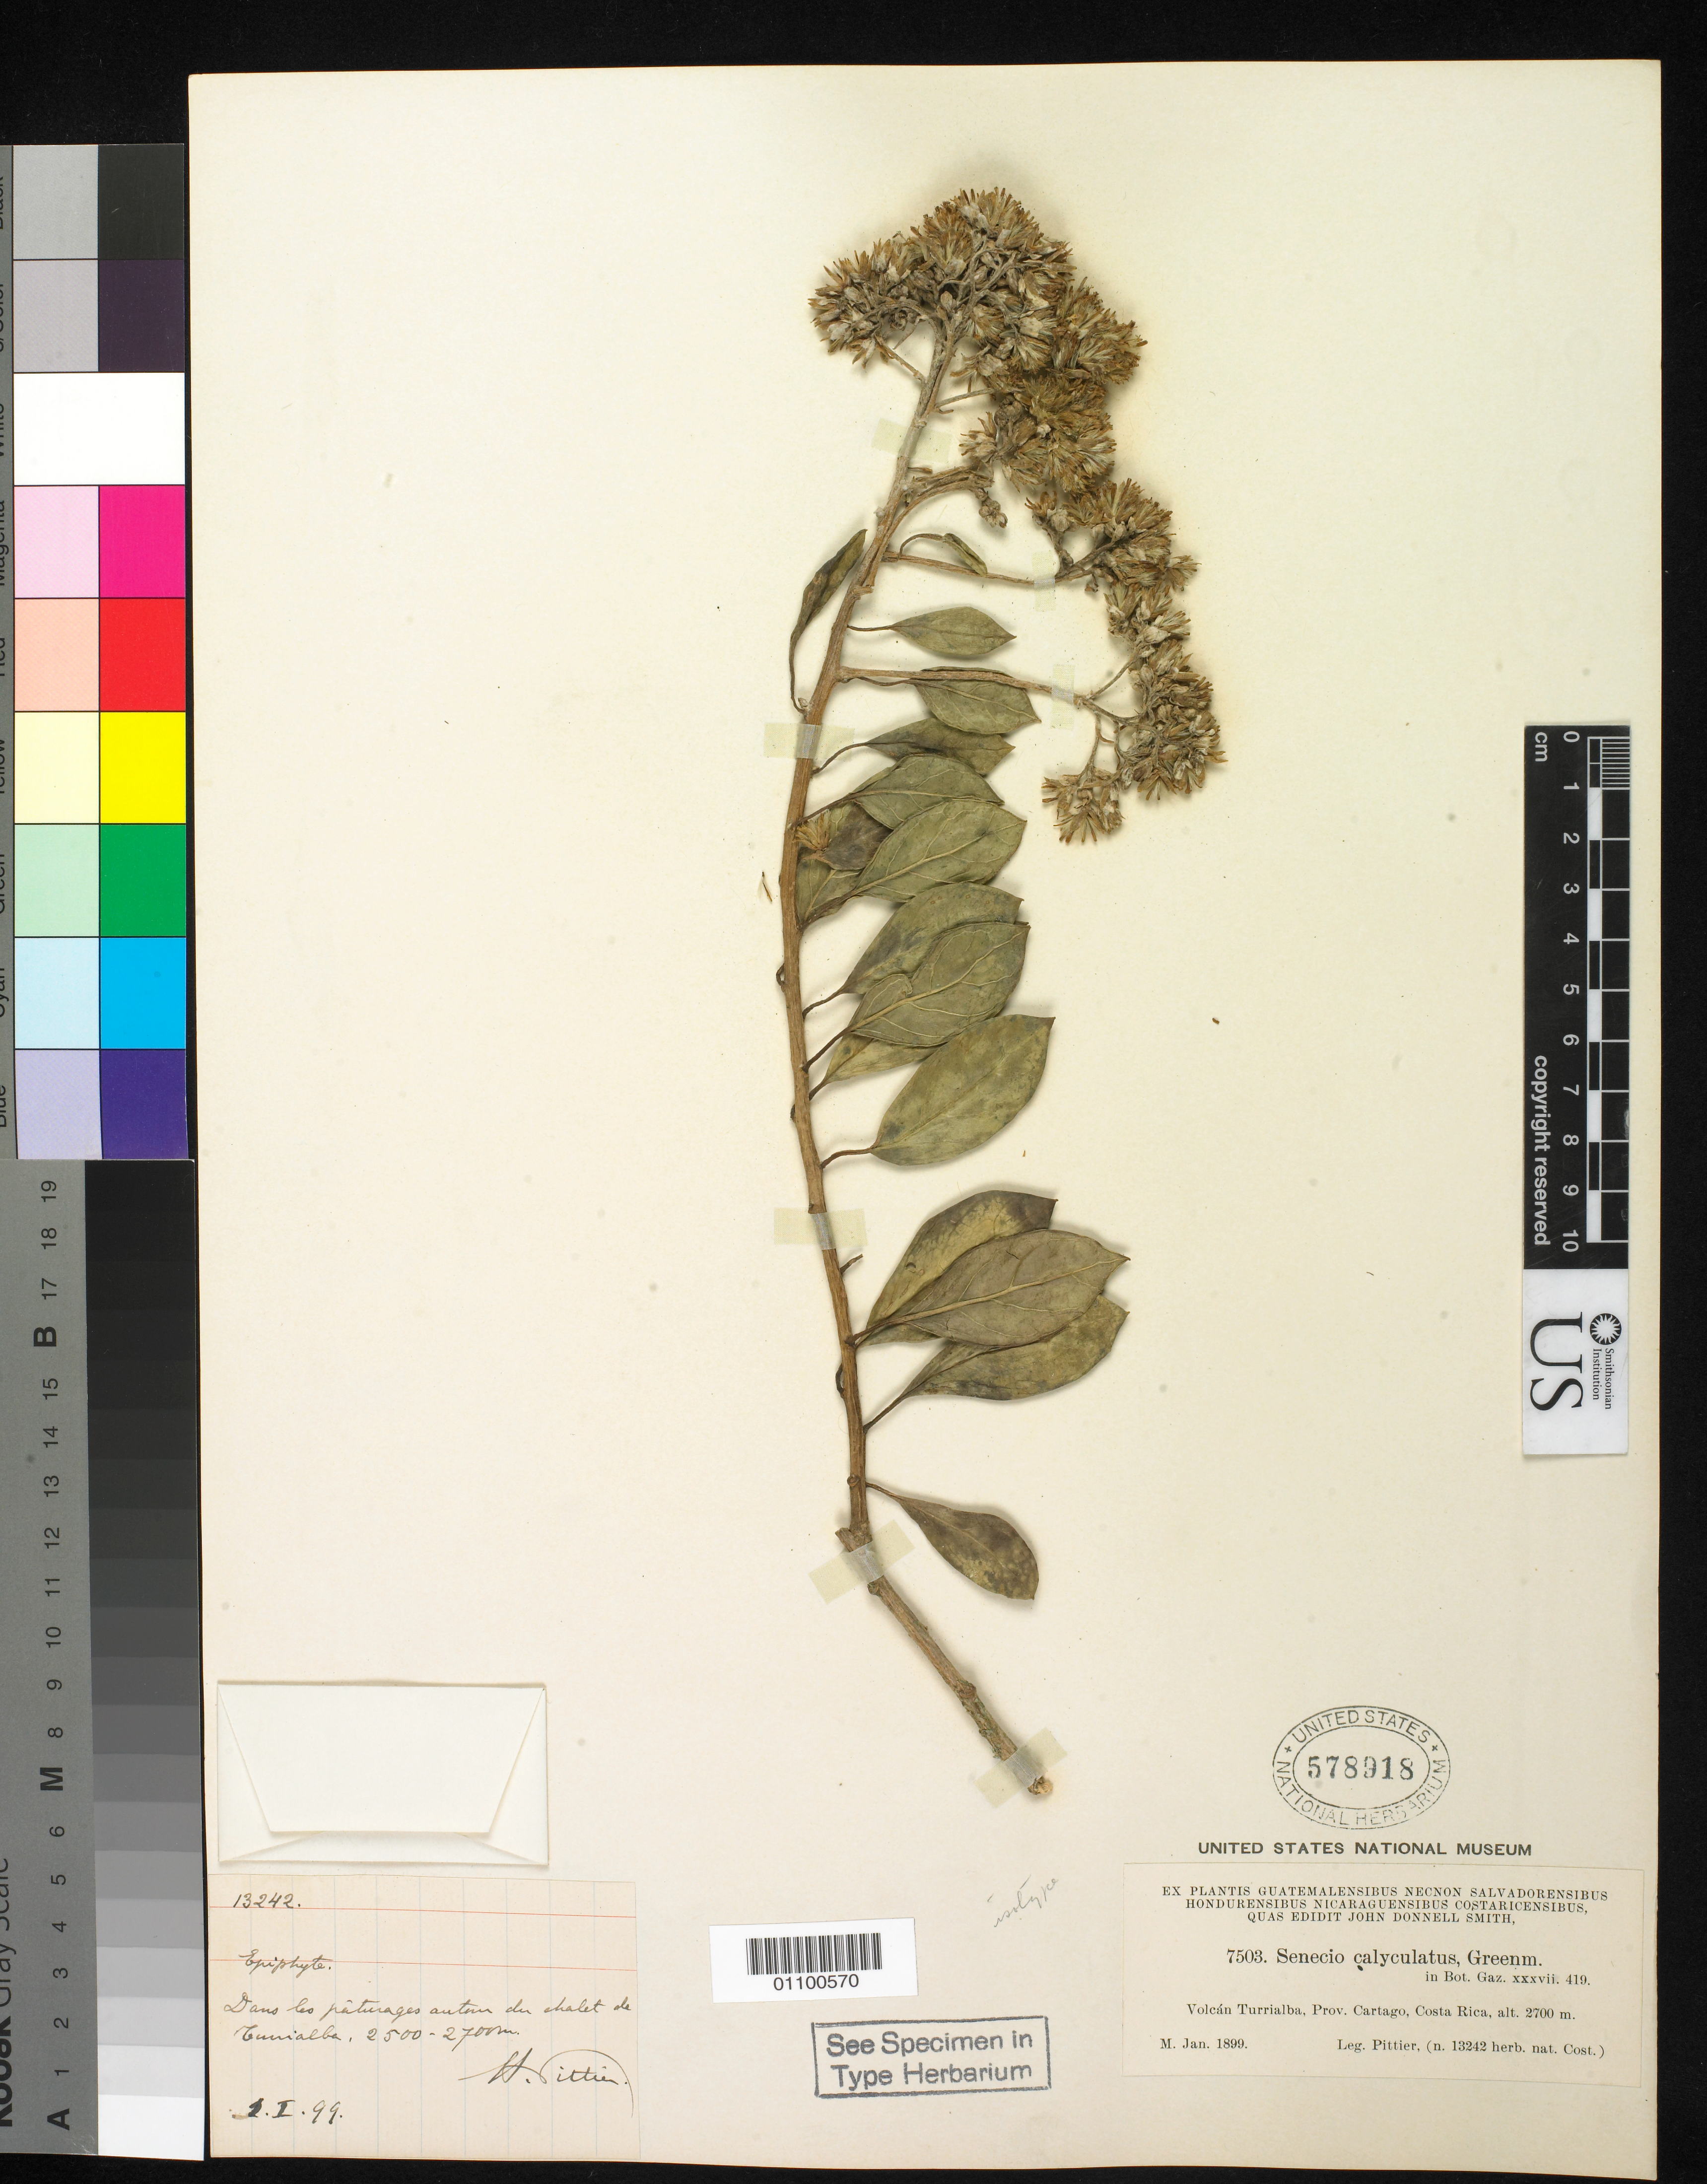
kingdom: Plantae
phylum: Tracheophyta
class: Magnoliopsida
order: Asterales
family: Asteraceae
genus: Senecio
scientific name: Senecio calyculatus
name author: Greenm. ex Donn. Sm.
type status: Isotype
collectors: H. F. Pittier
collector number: J.D.S.7503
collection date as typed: Jan 1899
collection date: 1899-01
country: Costa Rica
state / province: Cartago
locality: Volcan Turrialba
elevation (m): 2700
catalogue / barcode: US 578918